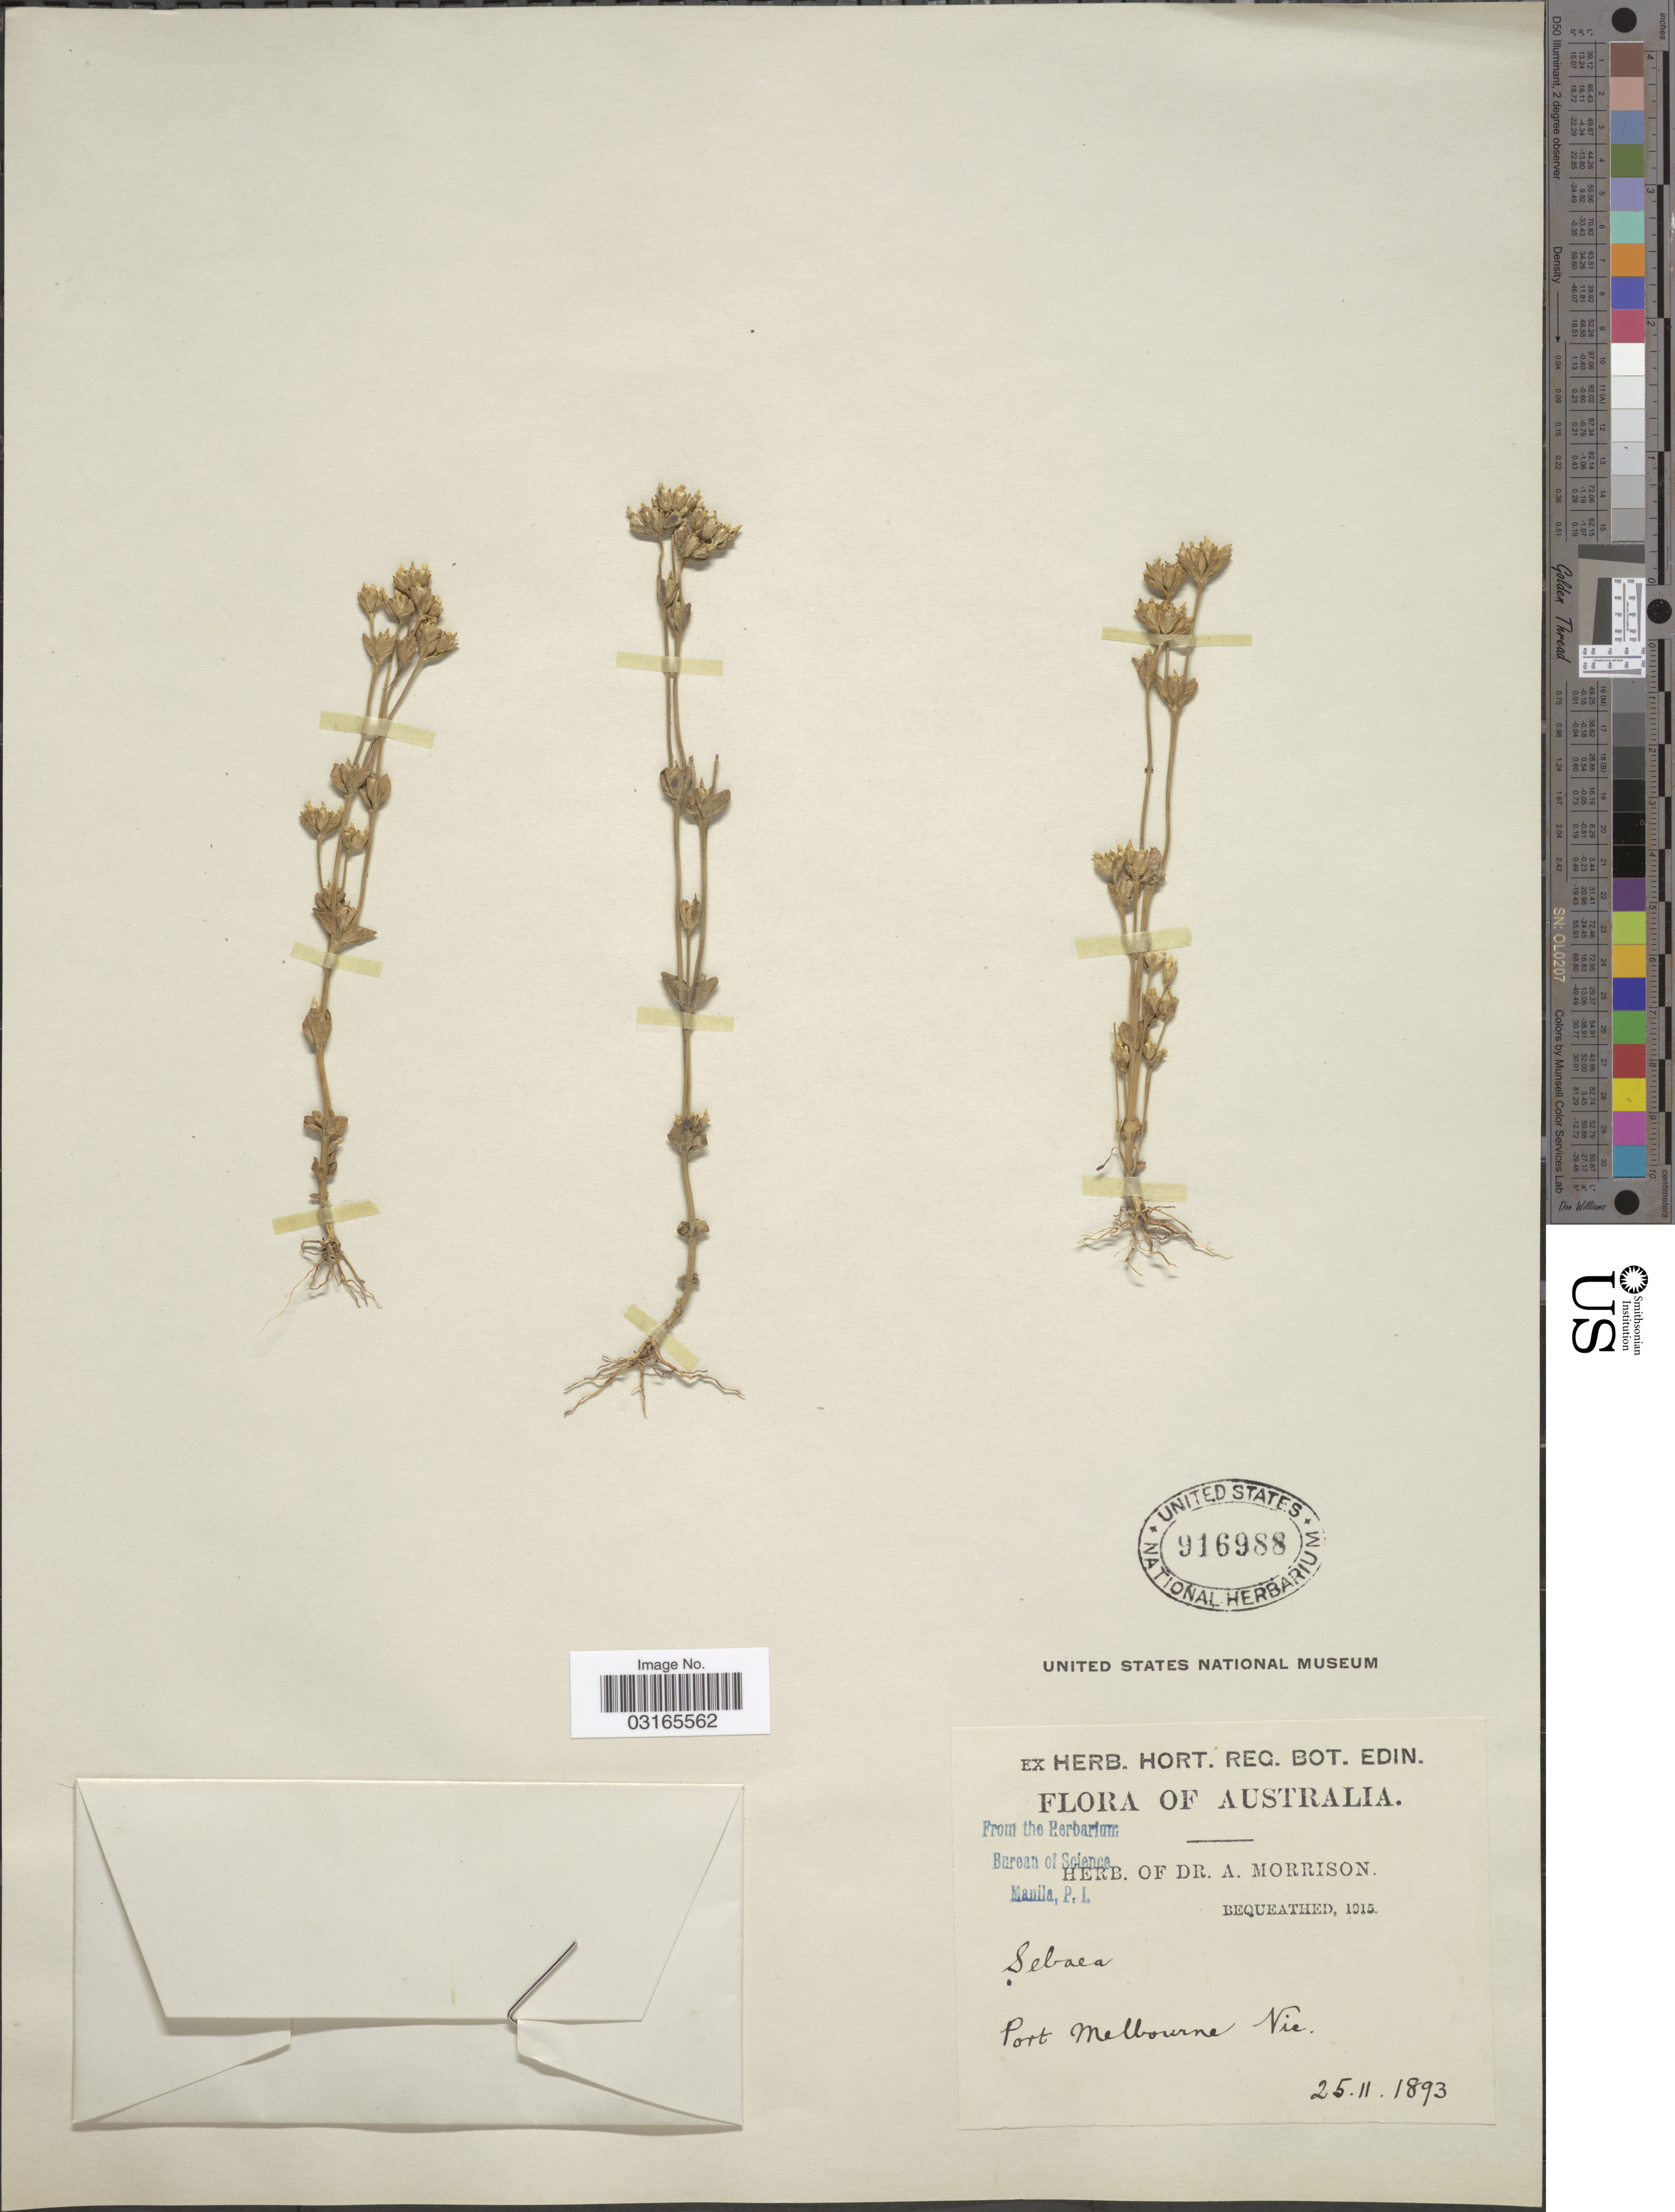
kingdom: Plantae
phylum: Tracheophyta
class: Magnoliopsida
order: Gentianales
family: Gentianaceae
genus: Sebaea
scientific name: Sebaea sp.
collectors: ex herb. Dr. A. Morrison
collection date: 1893-11-25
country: Australia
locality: Port Melbourne Vic.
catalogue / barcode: US 916988